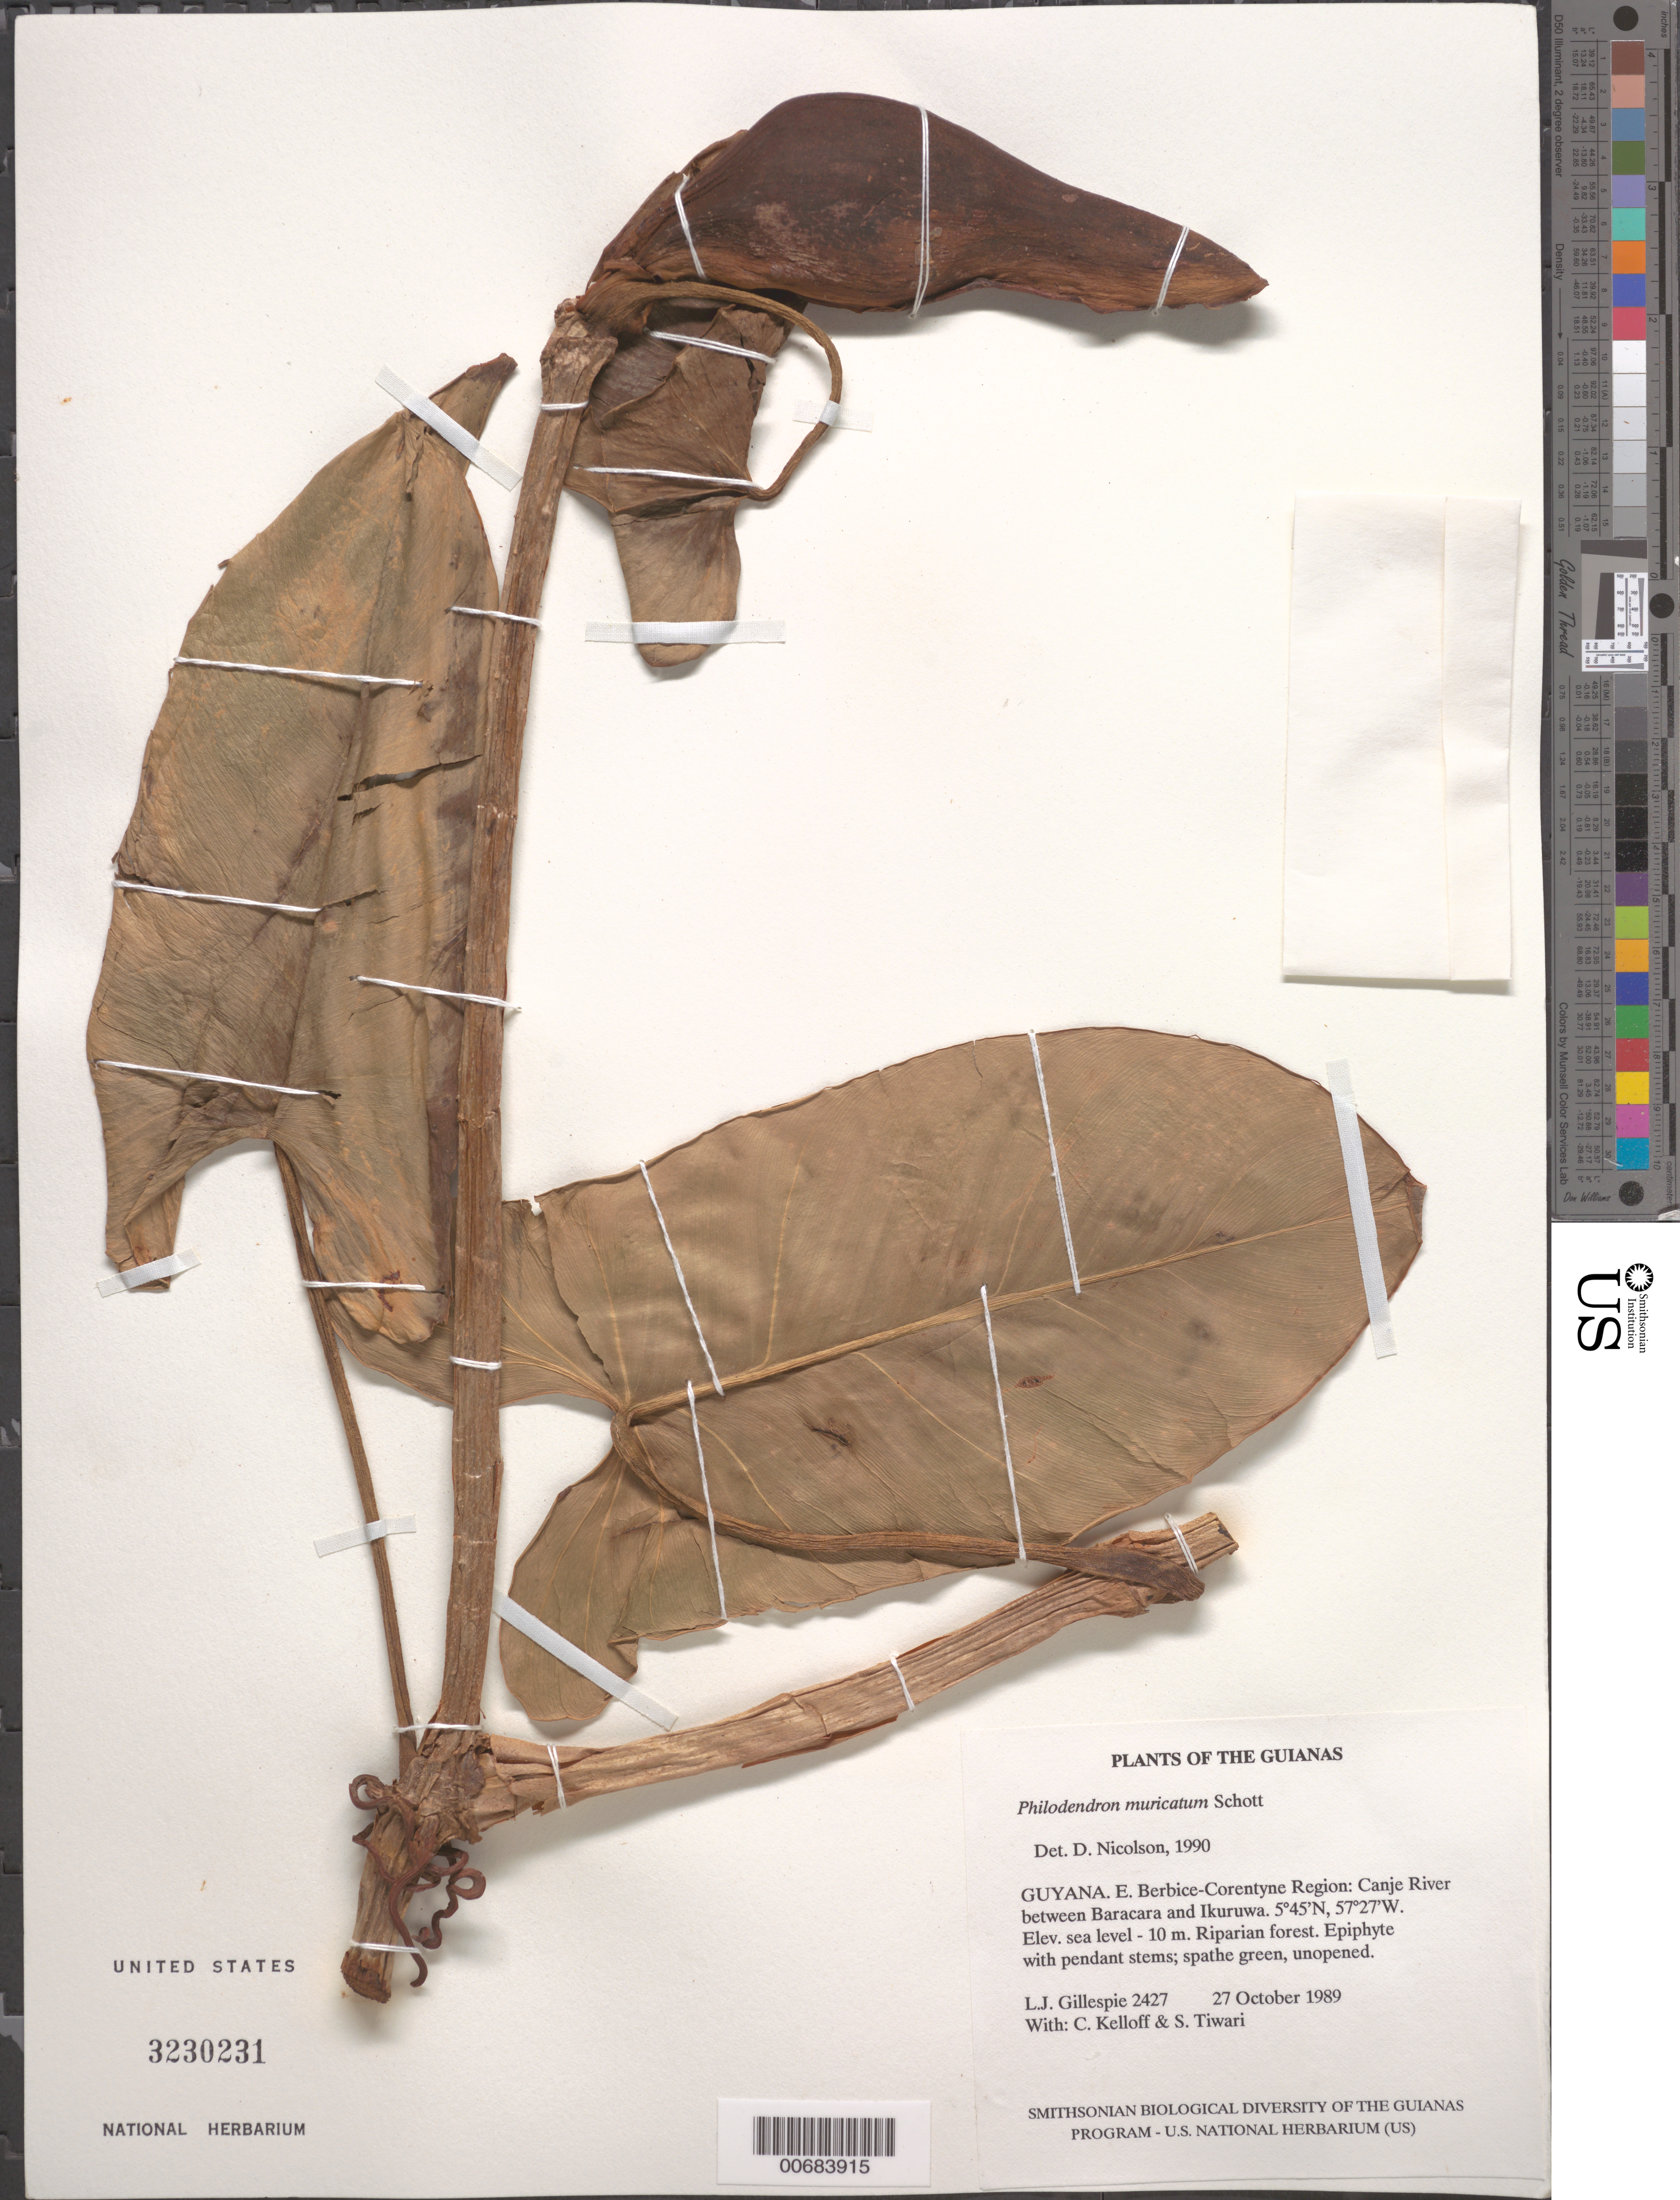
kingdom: Plantae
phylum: Tracheophyta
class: Liliopsida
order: Alismatales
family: Araceae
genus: Philodendron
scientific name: Philodendron muricatum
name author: Willd. ex Schott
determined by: Nicolson, Dan H.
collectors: L. J. Gillespie, C. L. Kelloff & S. Tiwari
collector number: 2427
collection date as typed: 27 October 1989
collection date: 1989-10-27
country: Guyana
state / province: E. Berbice-Corentyne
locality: Canje River between Baracara and Ikuruwa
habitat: Riparian forest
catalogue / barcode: US 3230231